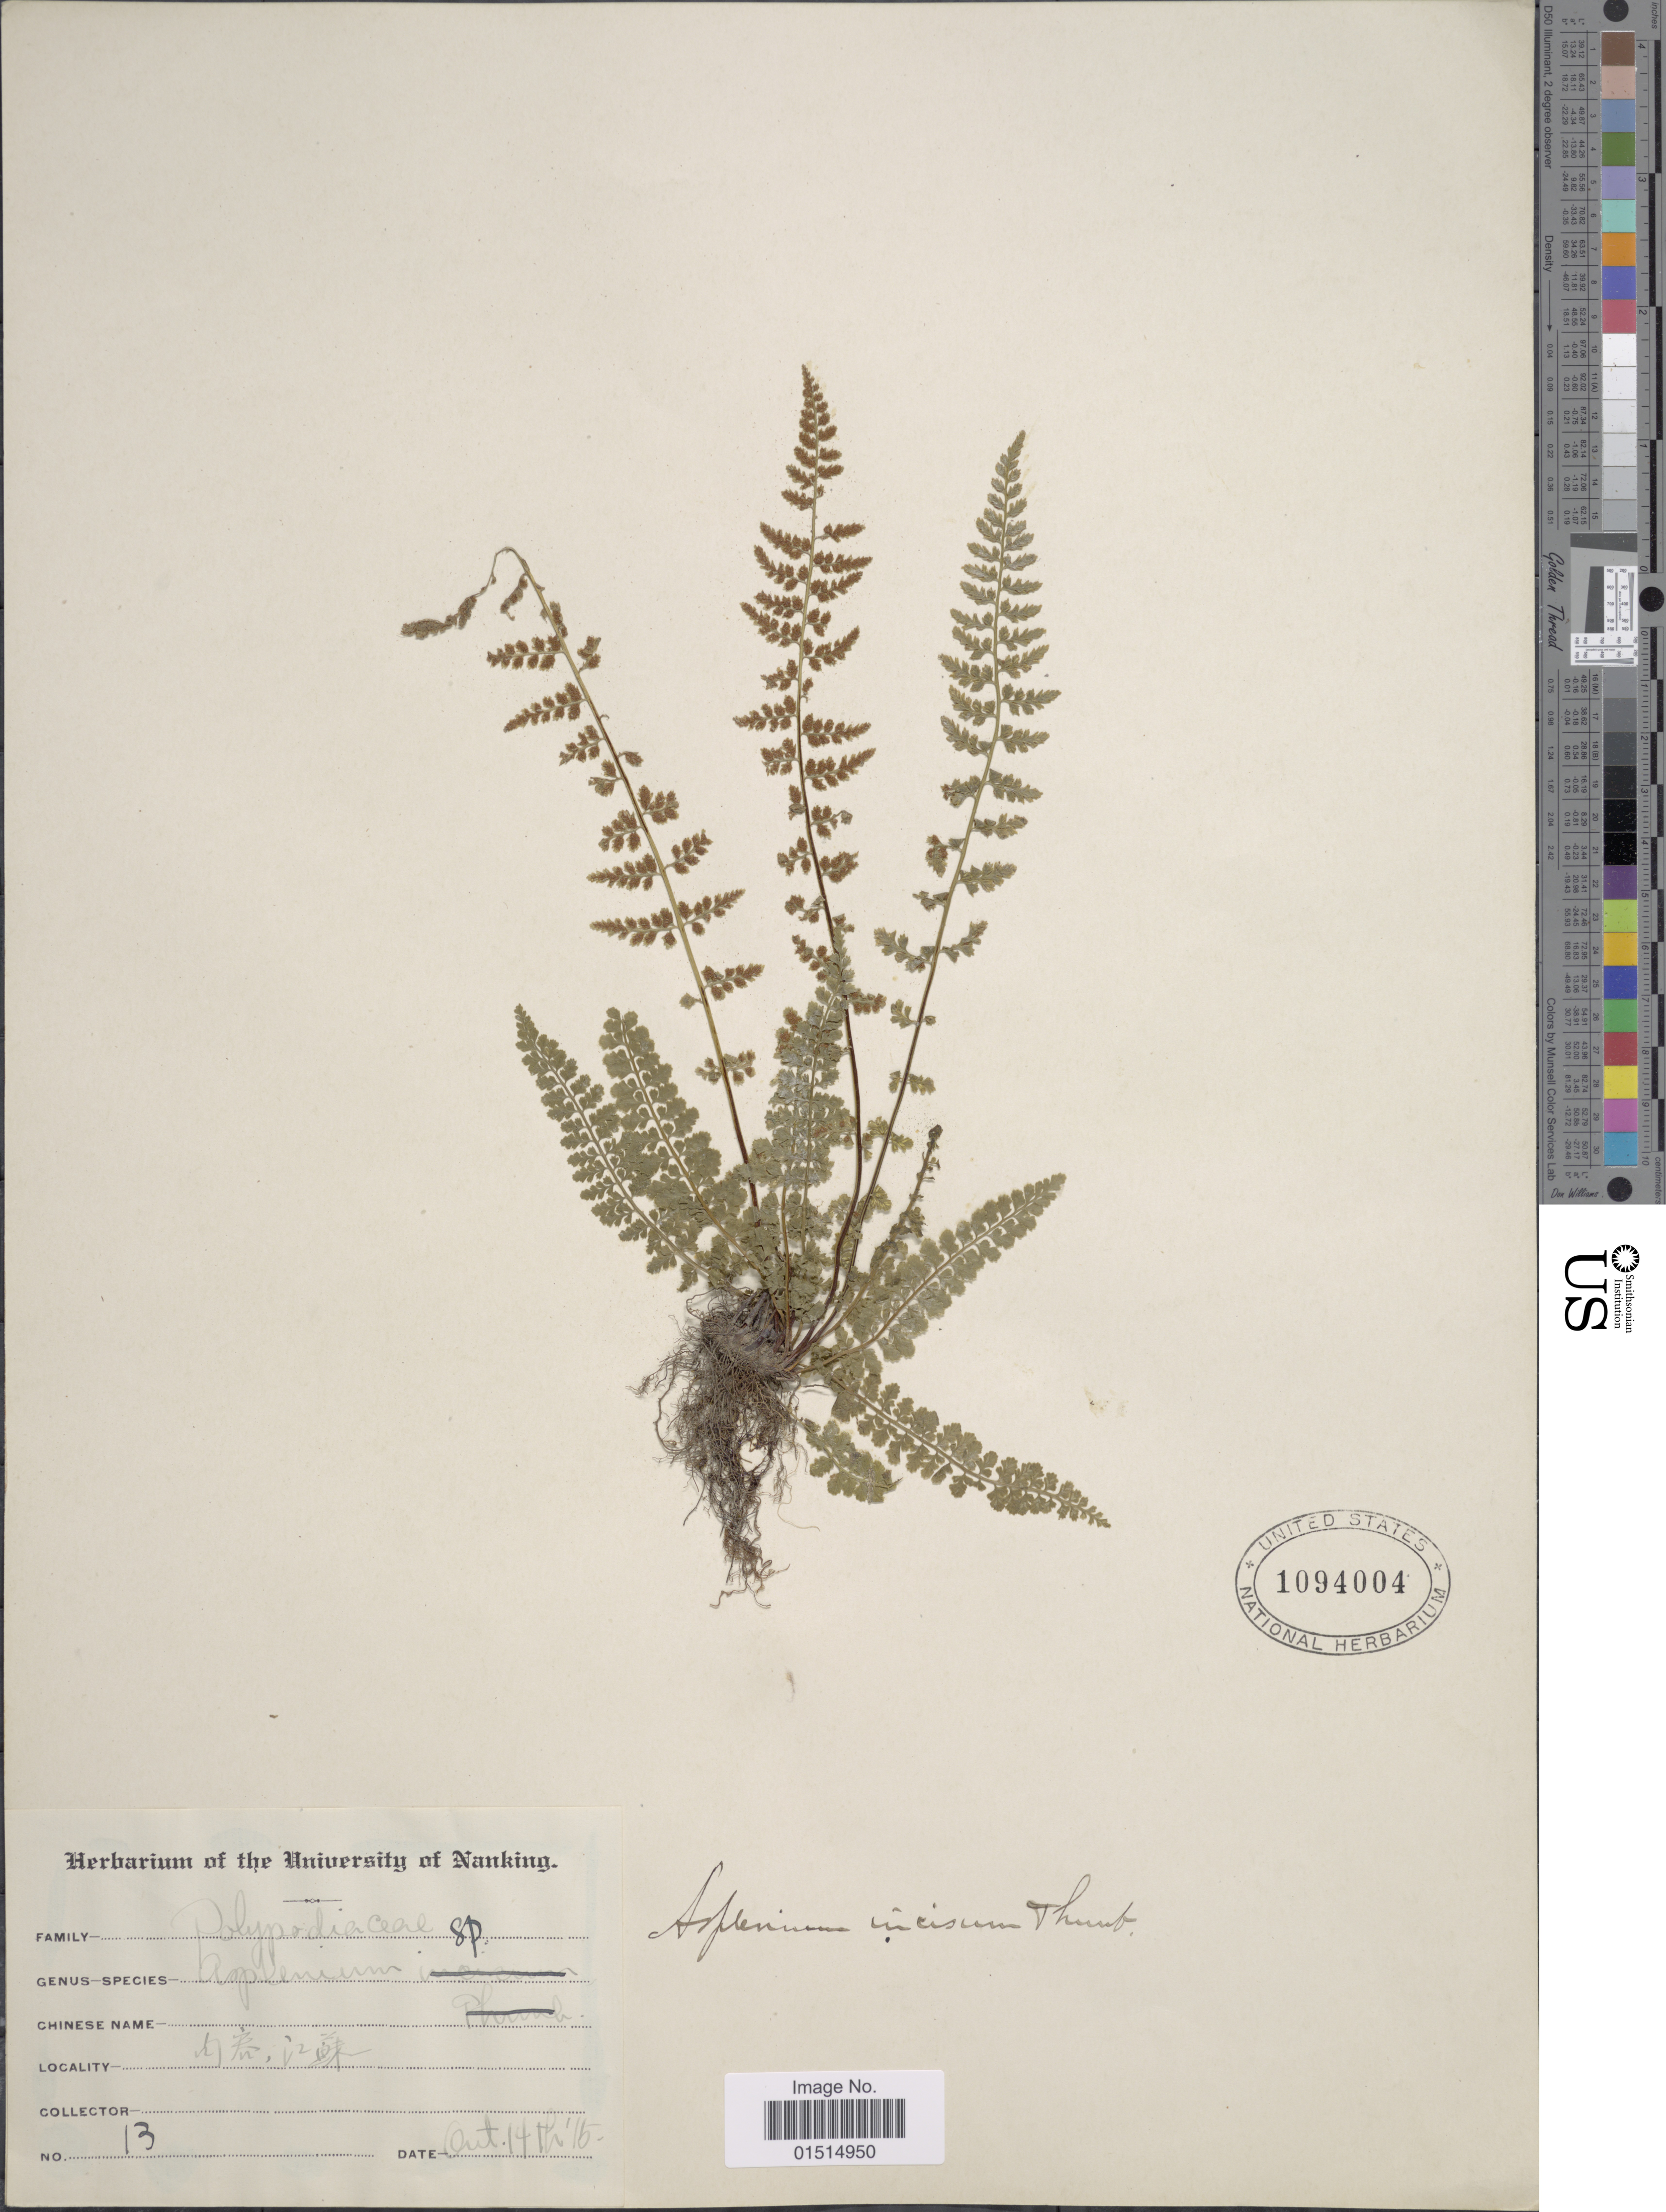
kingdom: Plantae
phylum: Tracheophyta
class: Polypodiopsida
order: Polypodiales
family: Aspleniaceae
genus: Asplenium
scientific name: Asplenium incisum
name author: Thunb.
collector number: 13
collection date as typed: Transcribed d/m/y: 14/10/15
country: China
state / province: Jiangsu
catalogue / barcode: US 1094004